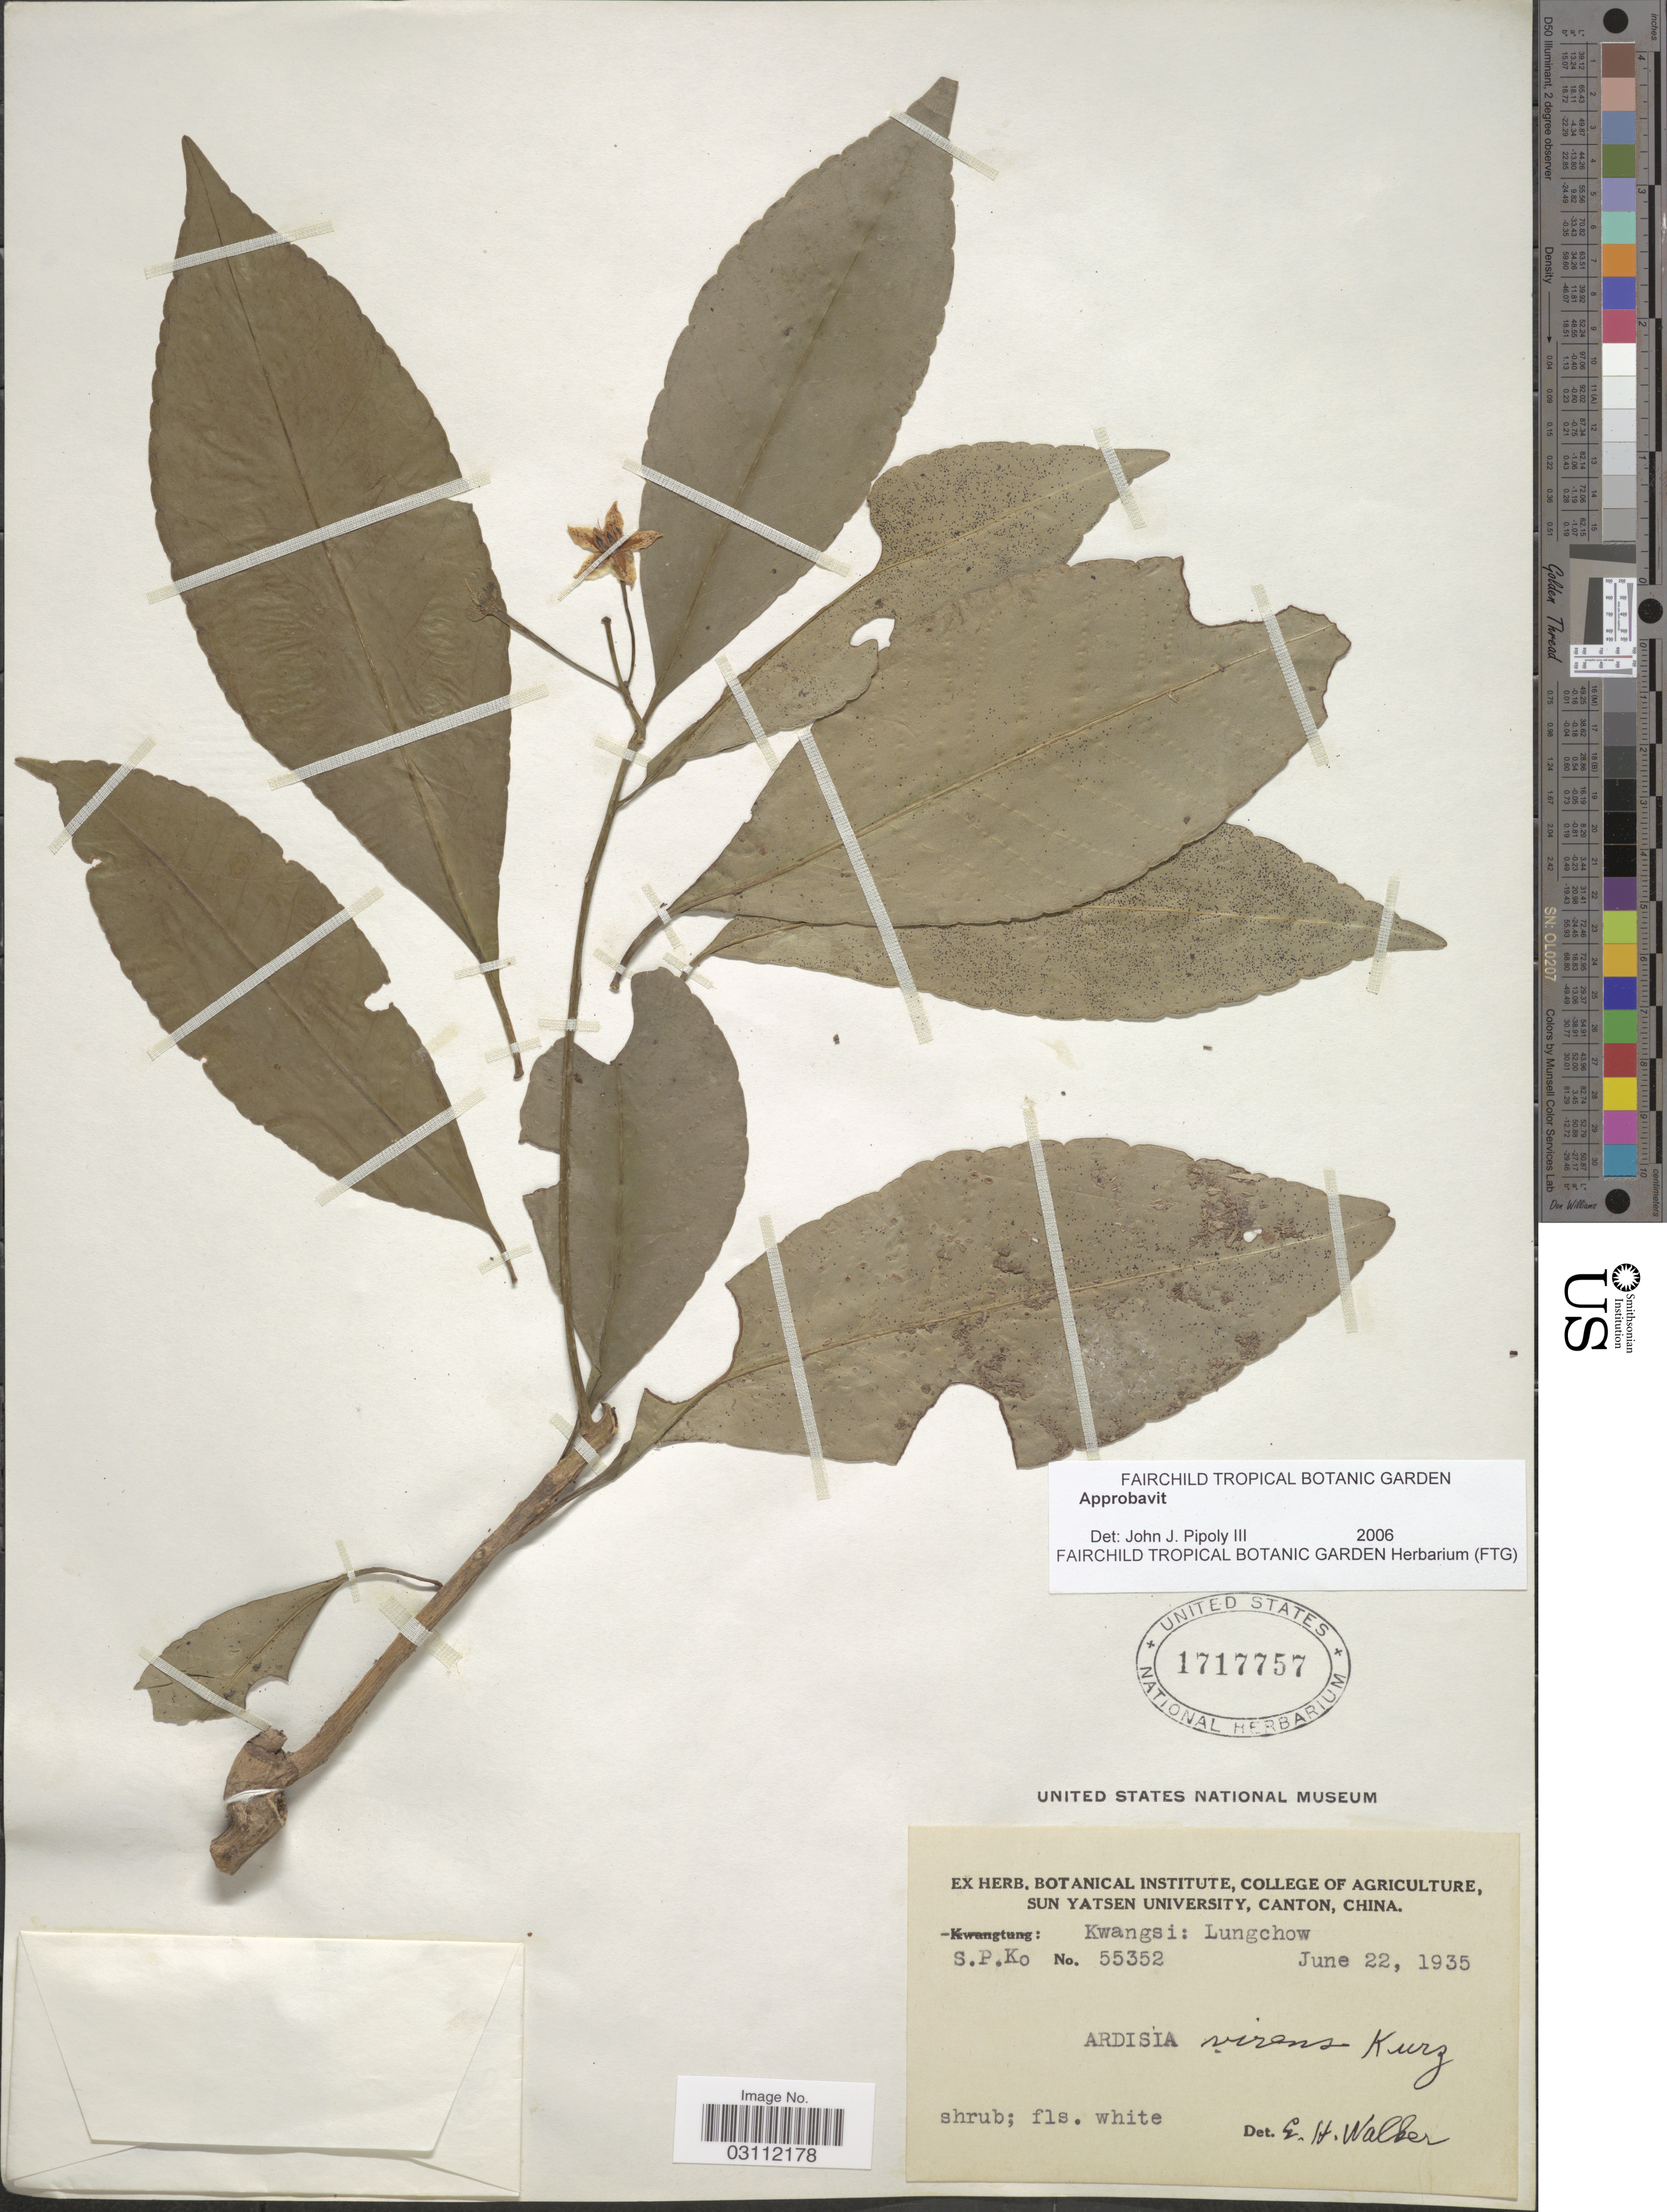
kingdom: Plantae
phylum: Tracheophyta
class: Magnoliopsida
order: Ericales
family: Primulaceae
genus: Ardisia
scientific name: Ardisia virens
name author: Kurz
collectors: S. P. Ko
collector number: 55352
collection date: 1935-06-22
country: China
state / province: Guangxi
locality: Kwangsi: Lungchow.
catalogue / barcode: US 1717757